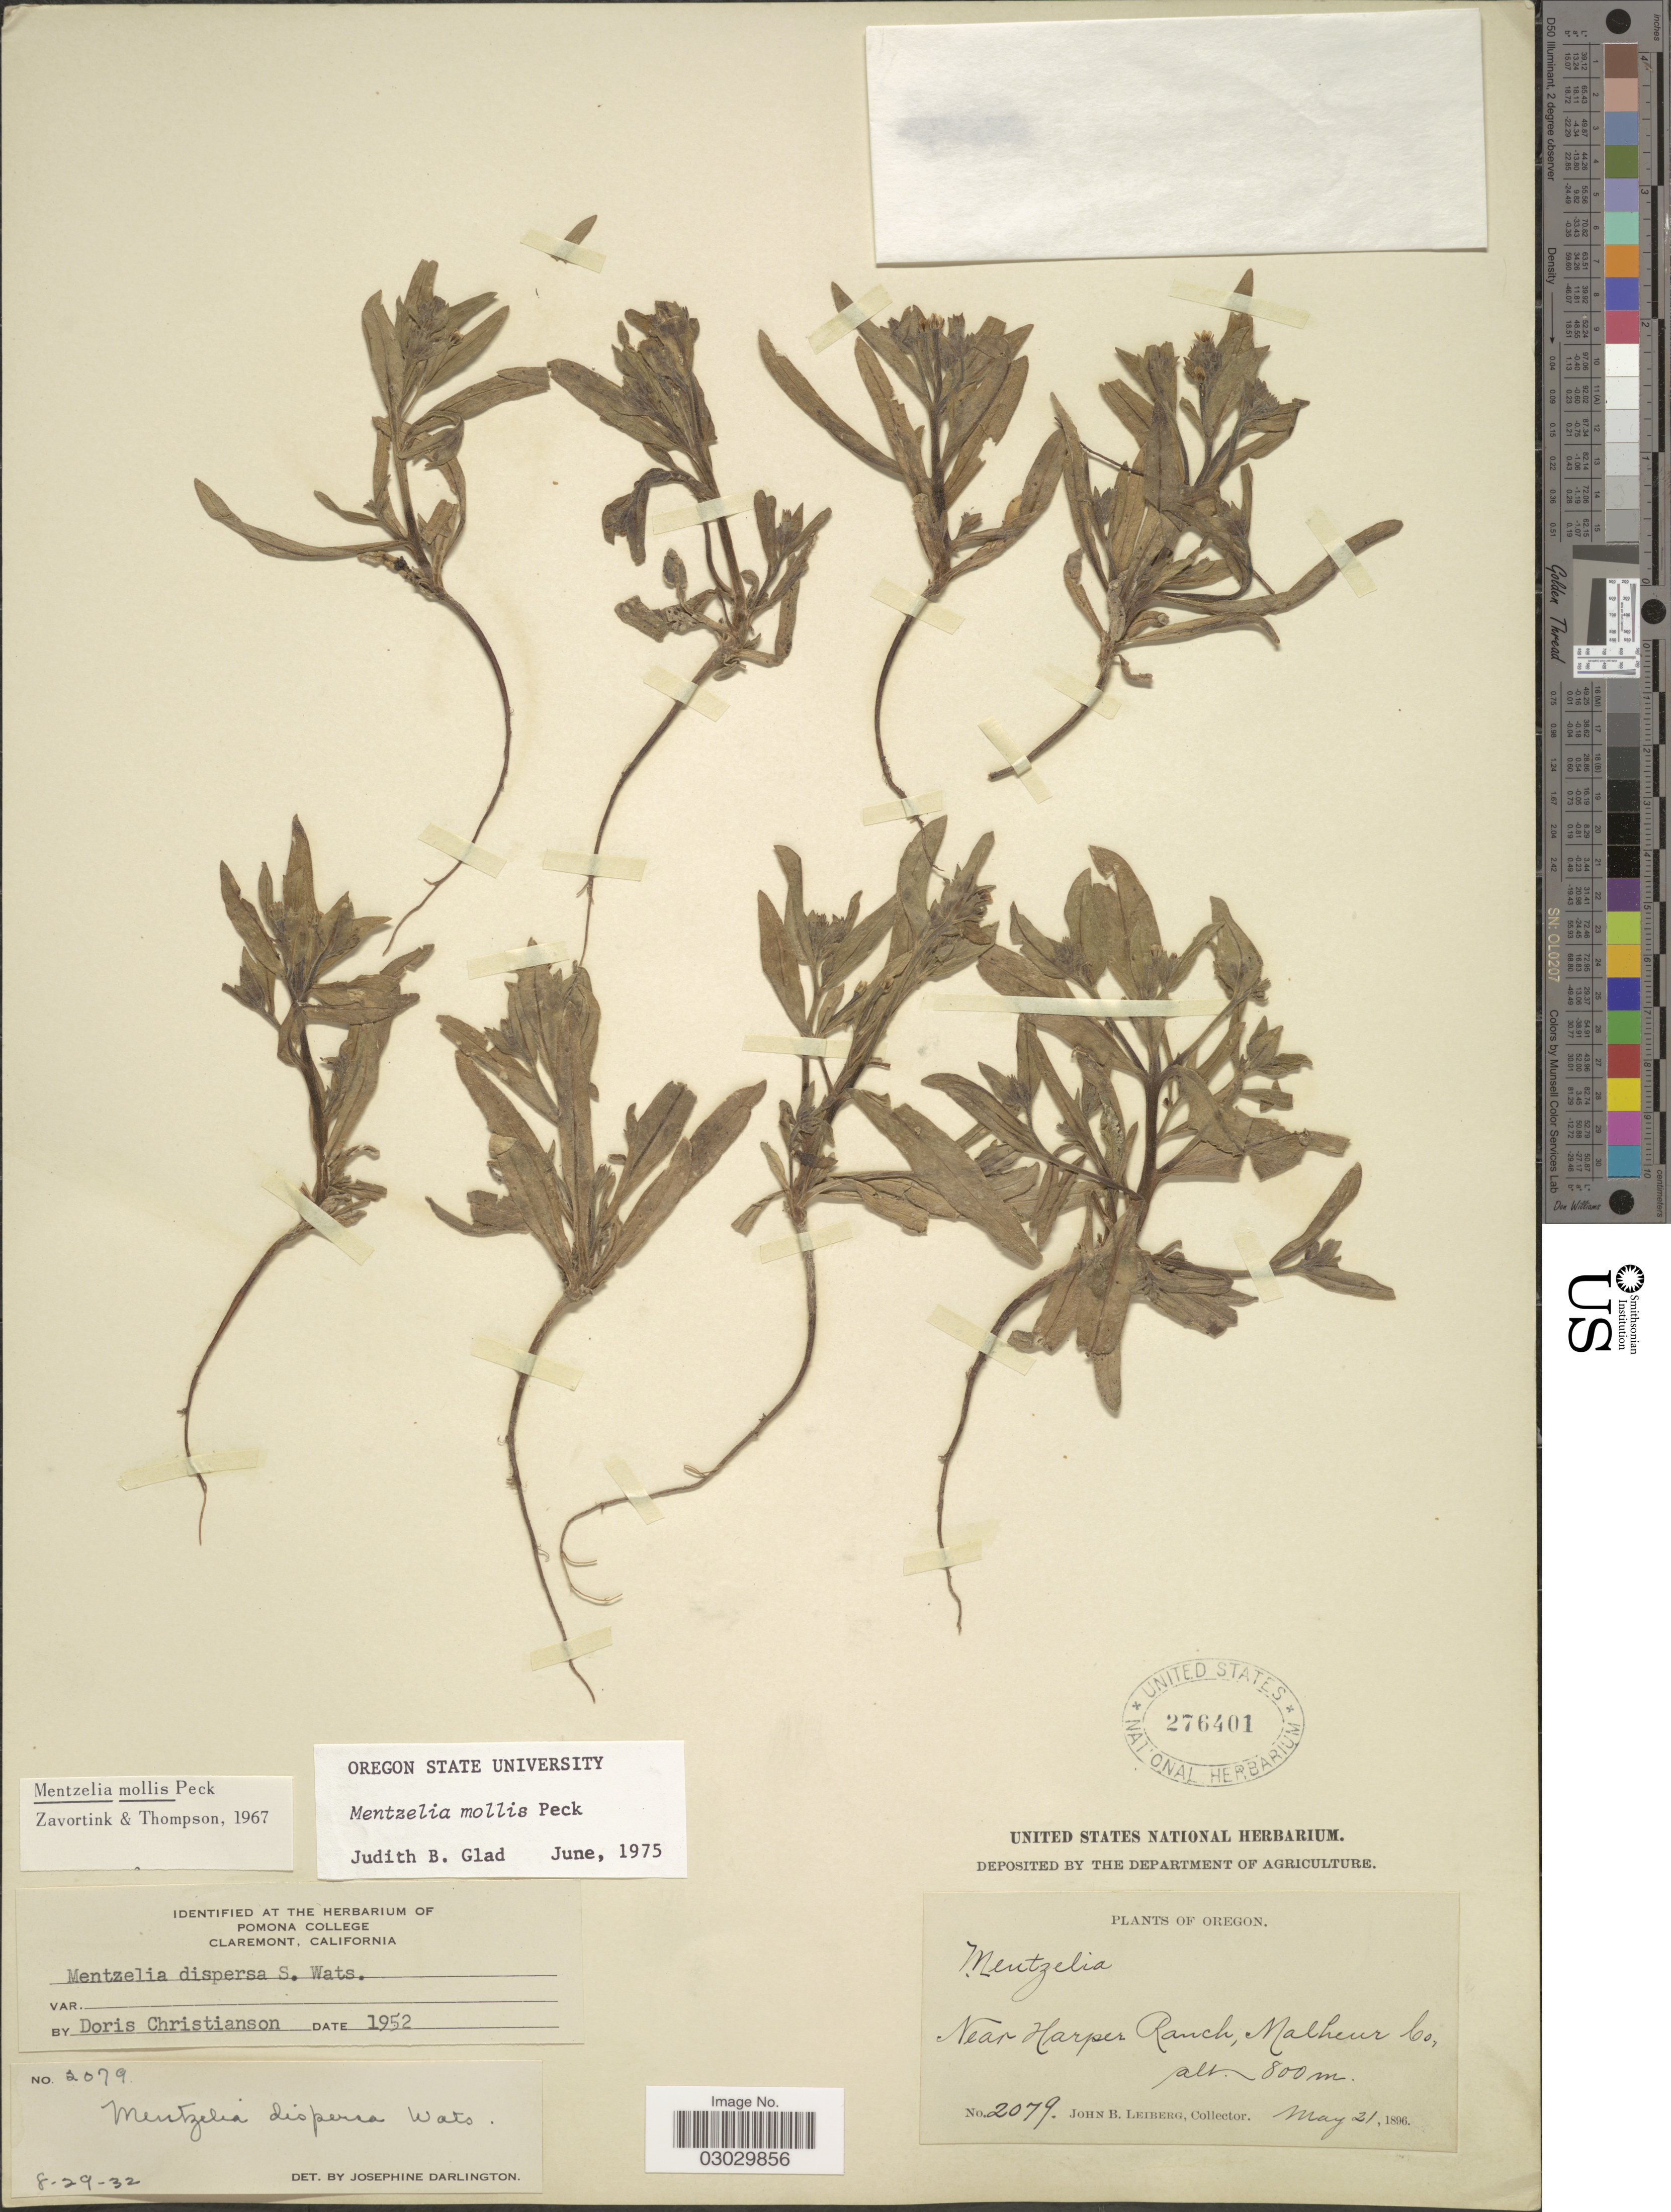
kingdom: Plantae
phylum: Tracheophyta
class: Magnoliopsida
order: Cornales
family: Loasaceae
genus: Mentzelia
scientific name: Mentzelia mollis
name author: M. Peck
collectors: J. B. Leiberg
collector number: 2079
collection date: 1896-05-21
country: United States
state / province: Oregon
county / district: Malheur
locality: Near Harper Ranch, Malheur Co.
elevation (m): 800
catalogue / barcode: US 276401